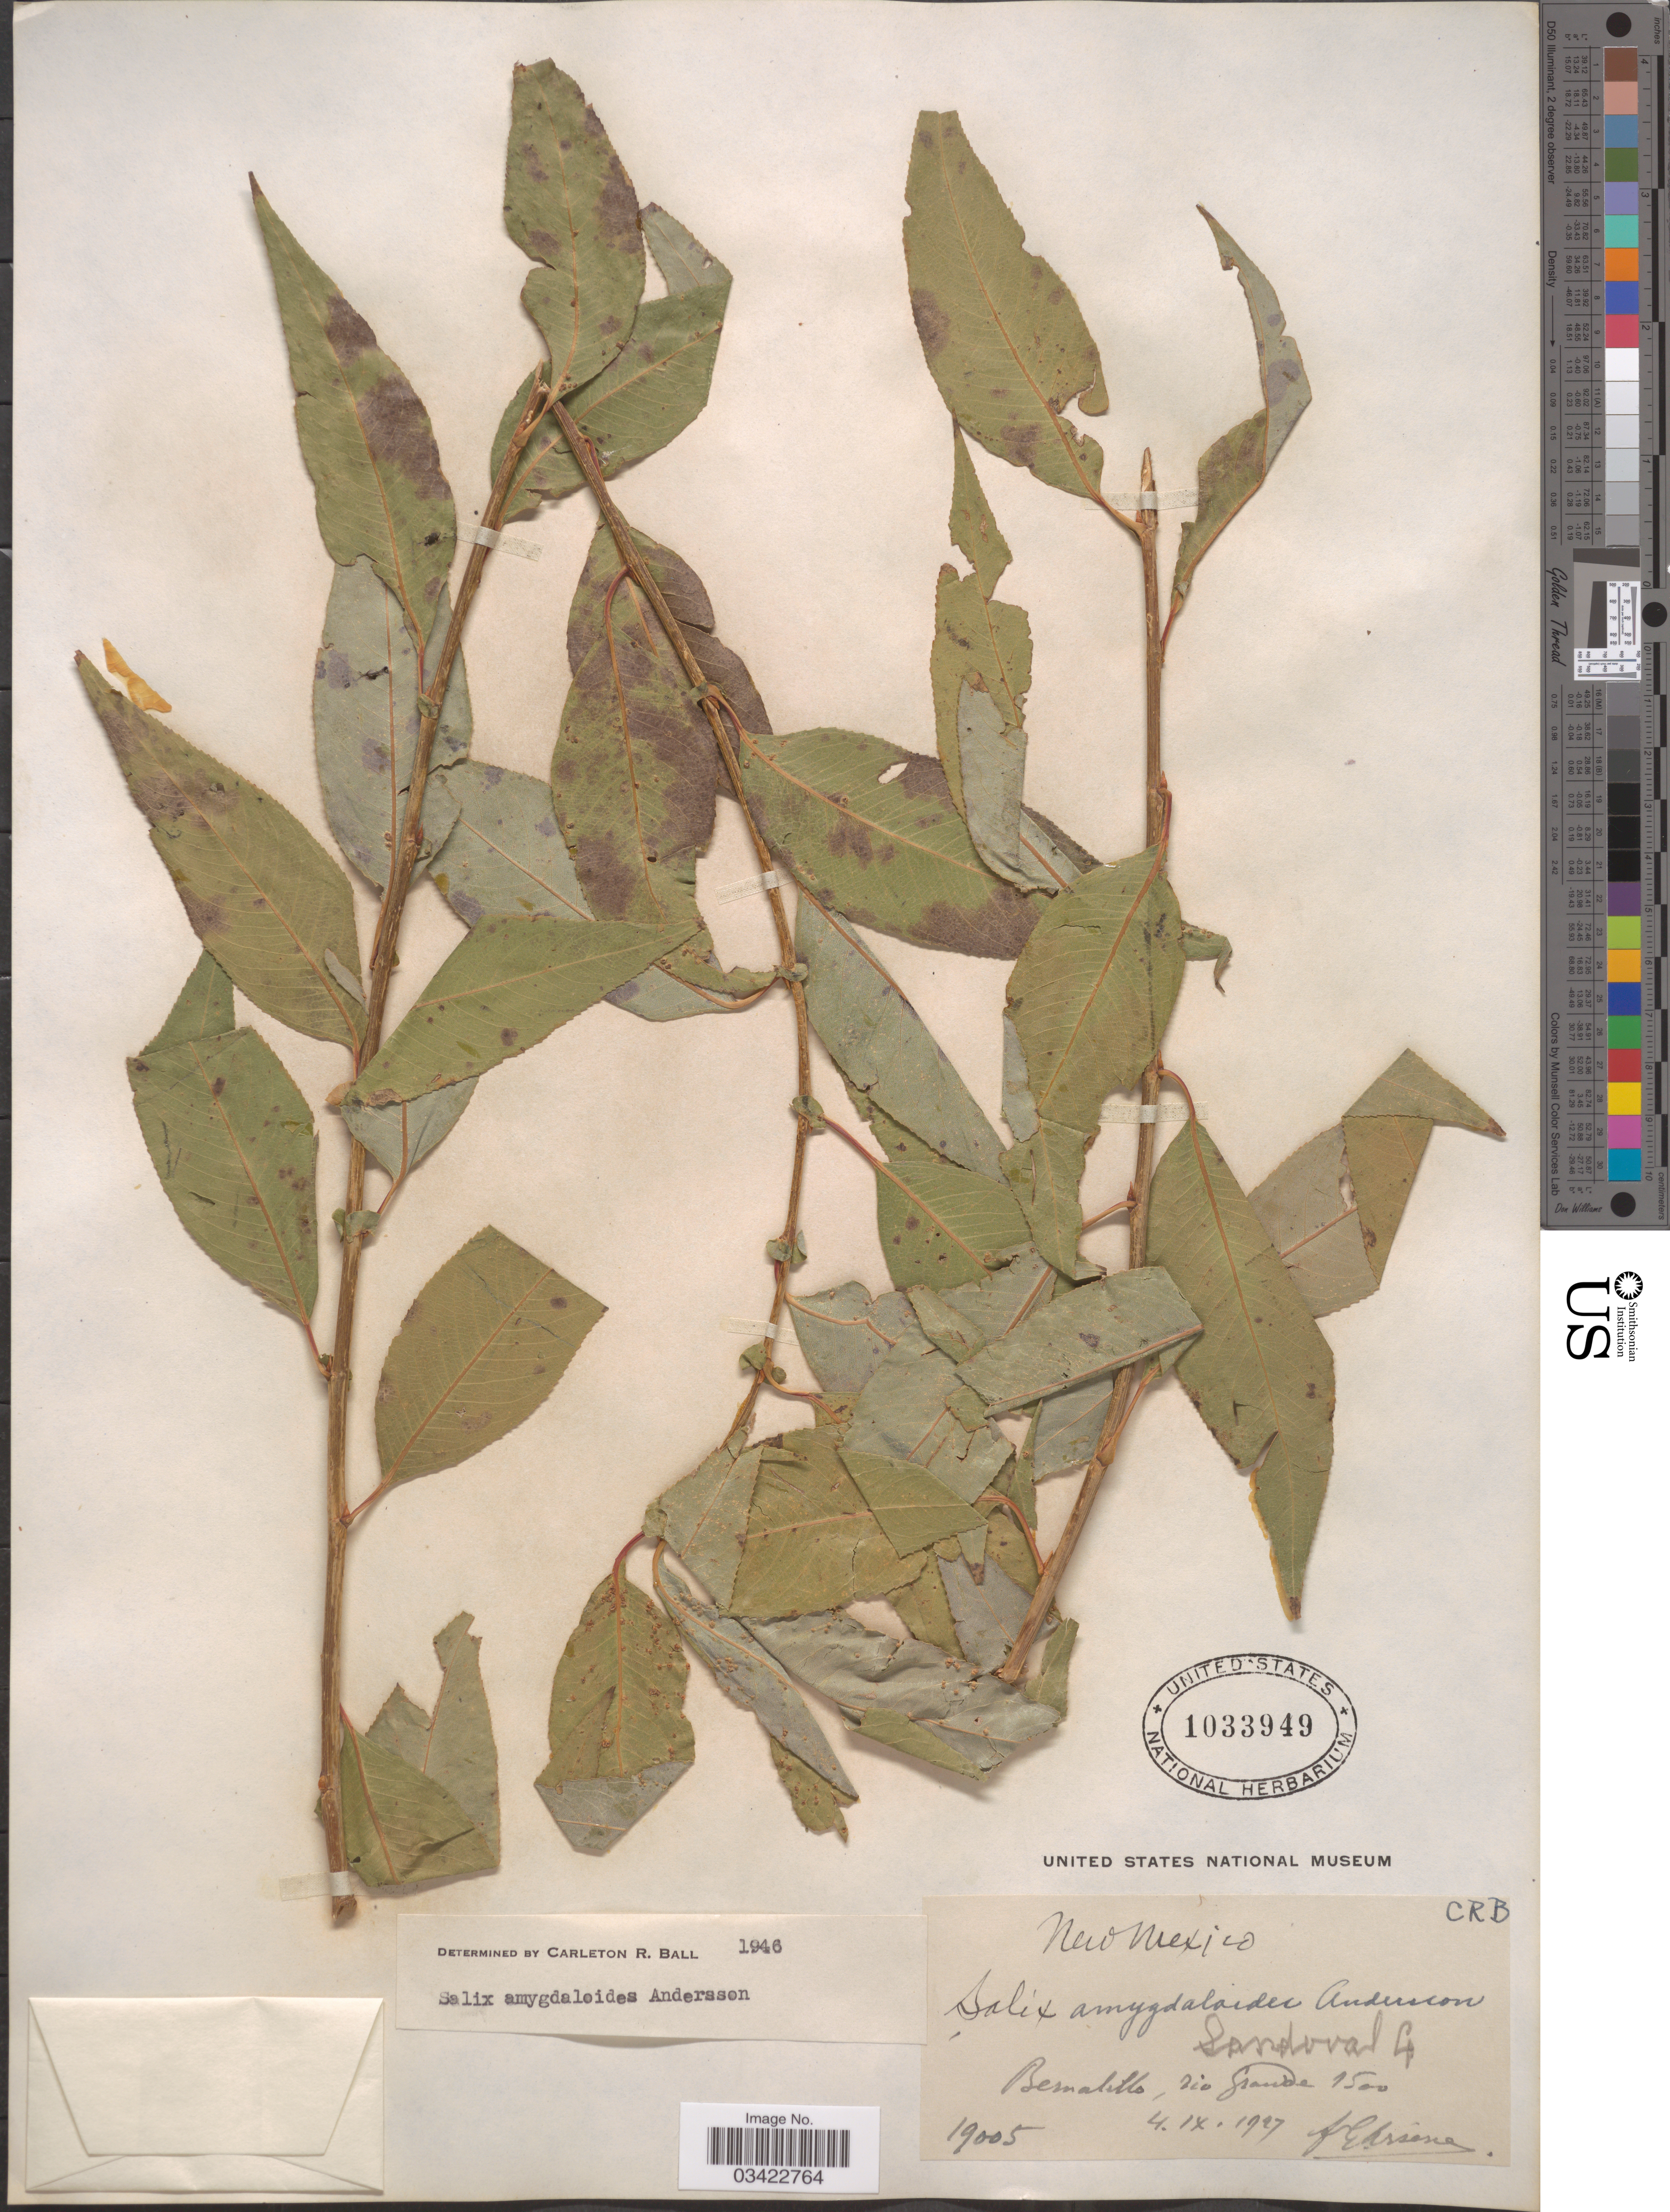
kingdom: Plantae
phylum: Tracheophyta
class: Magnoliopsida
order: Malpighiales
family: Salicaceae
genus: Salix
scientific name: Salix amygdaloides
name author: Andersson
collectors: F. Arsène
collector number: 19005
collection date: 1927-09-04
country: United States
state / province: New Mexico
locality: Bernalillo, rio Grande Sandoval Co.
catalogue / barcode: US 1033949